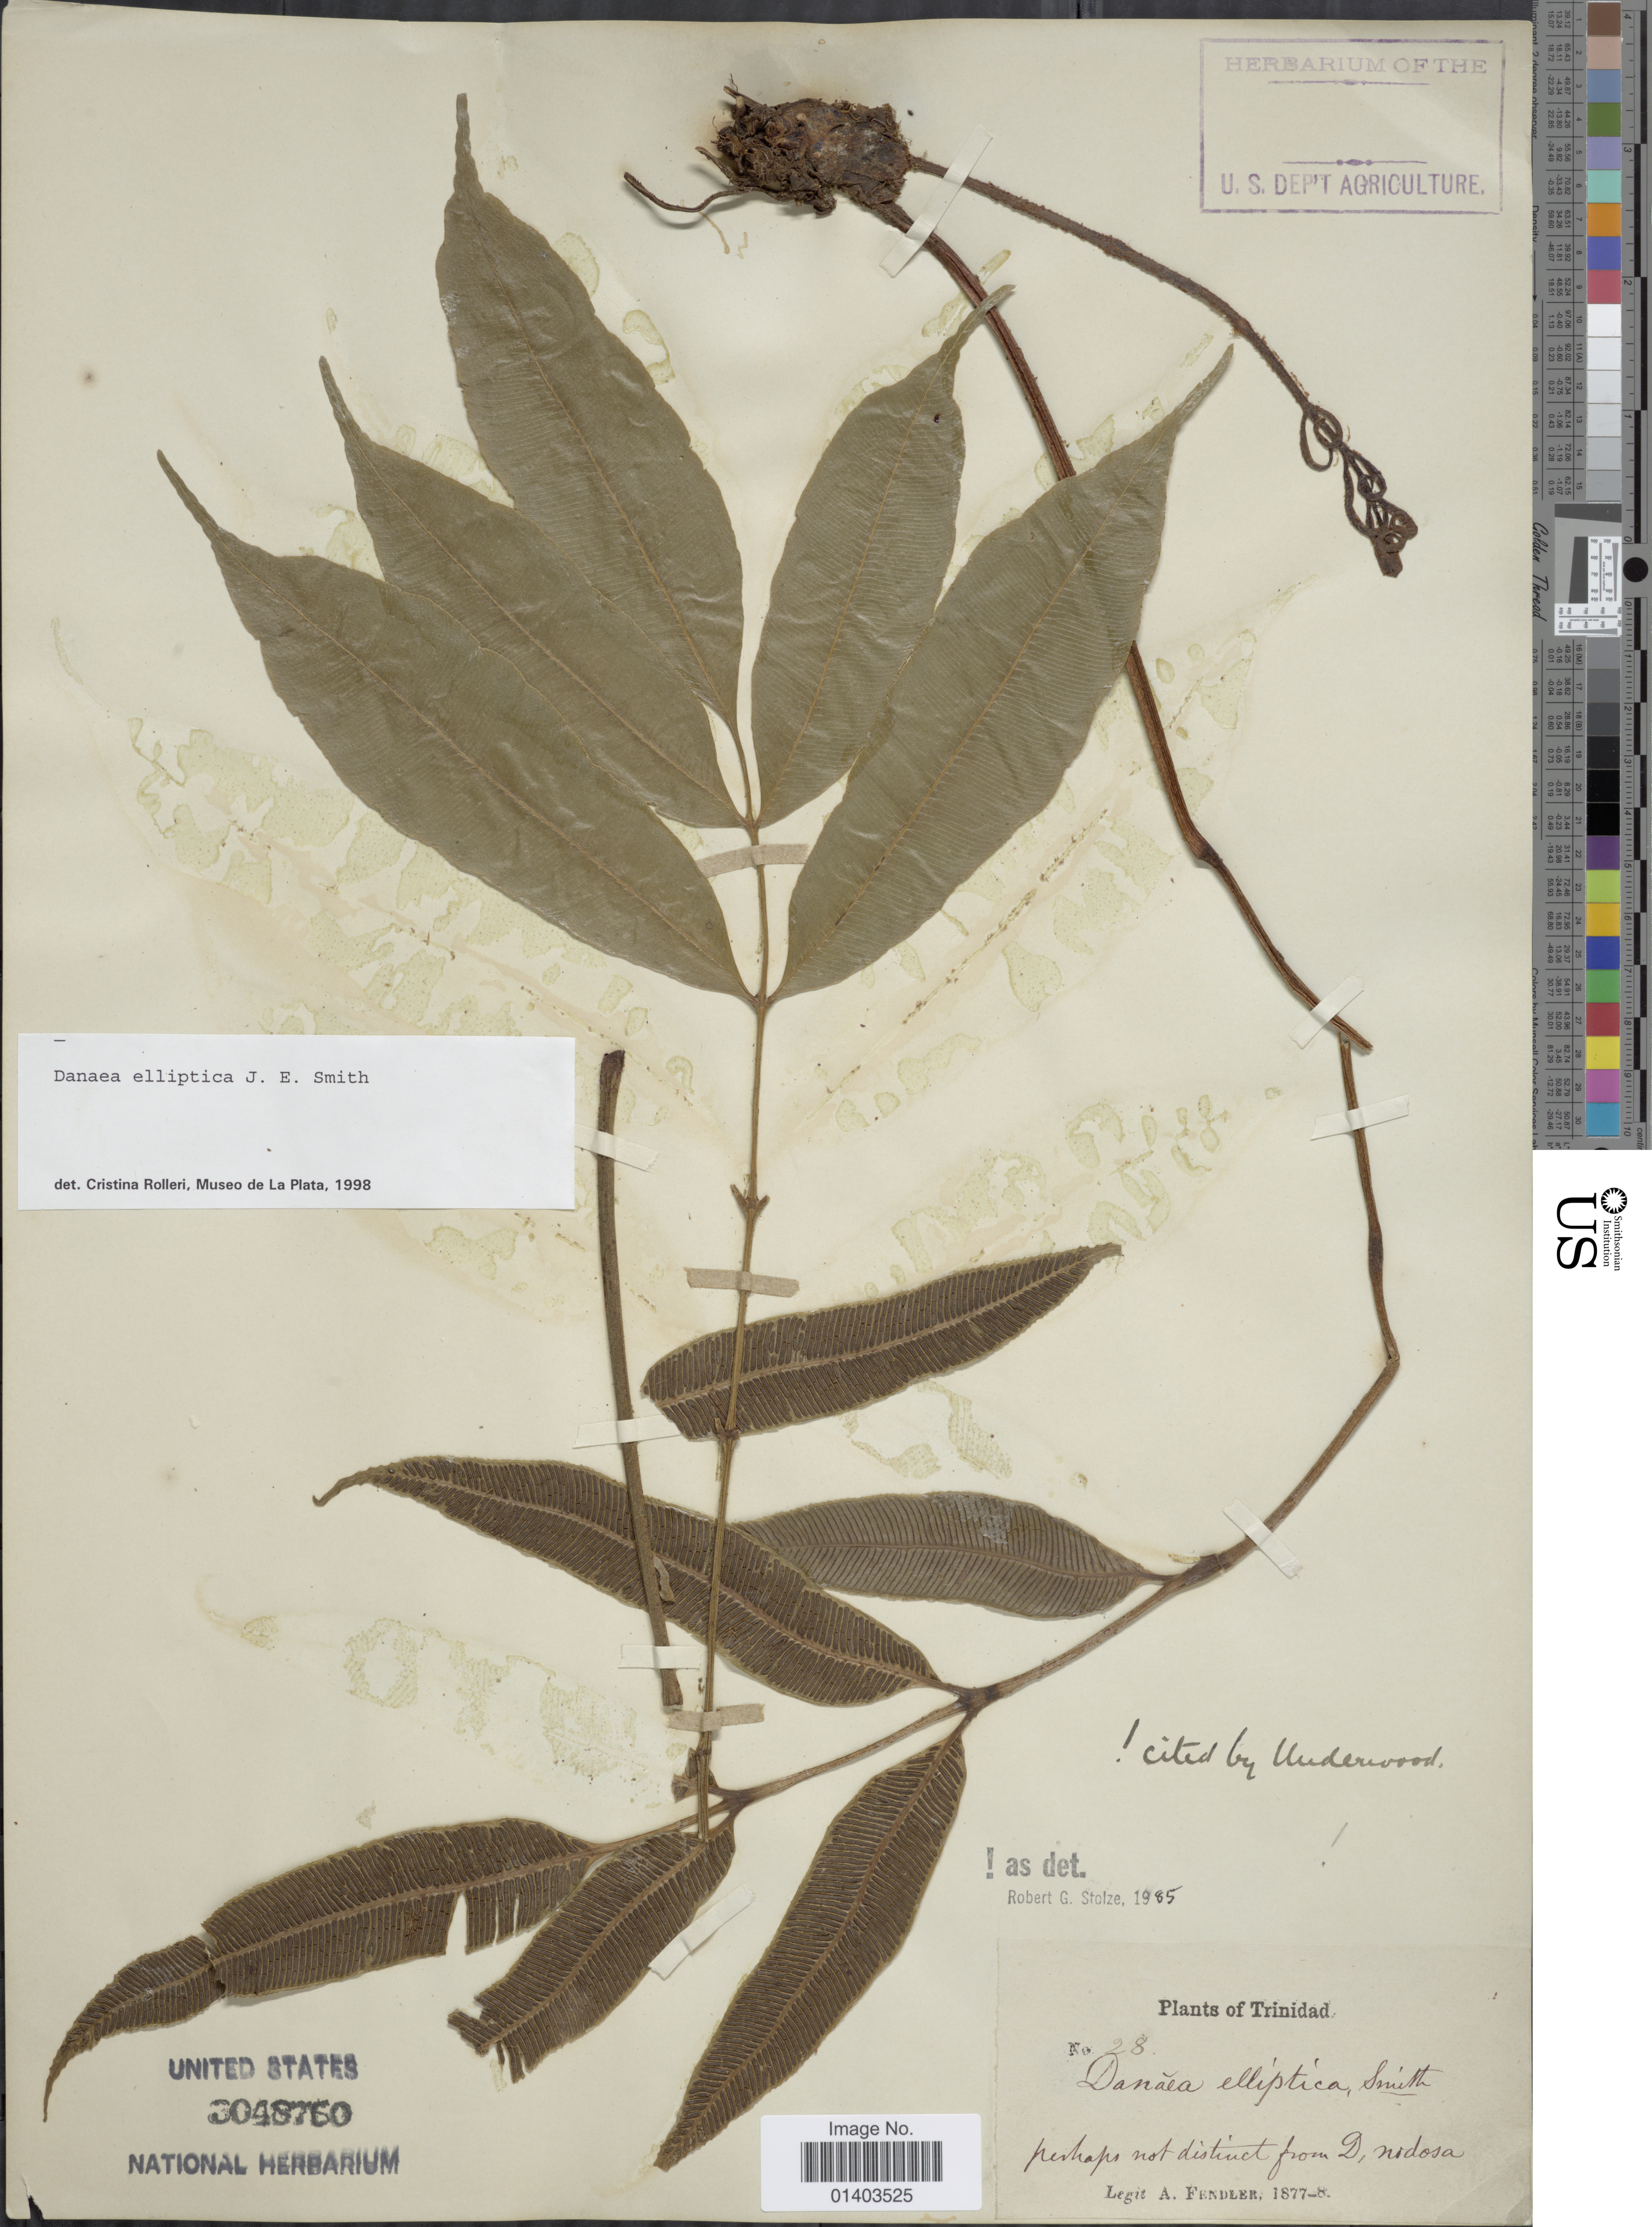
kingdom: Plantae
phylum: Tracheophyta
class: Polypodiopsida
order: Marattiales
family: Marattiaceae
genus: Danaea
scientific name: Danaea elliptica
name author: Sm.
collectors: A. Fendler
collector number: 28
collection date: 1877/1878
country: Trinidad and Tobago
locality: Trinidad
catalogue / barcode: US 3048760